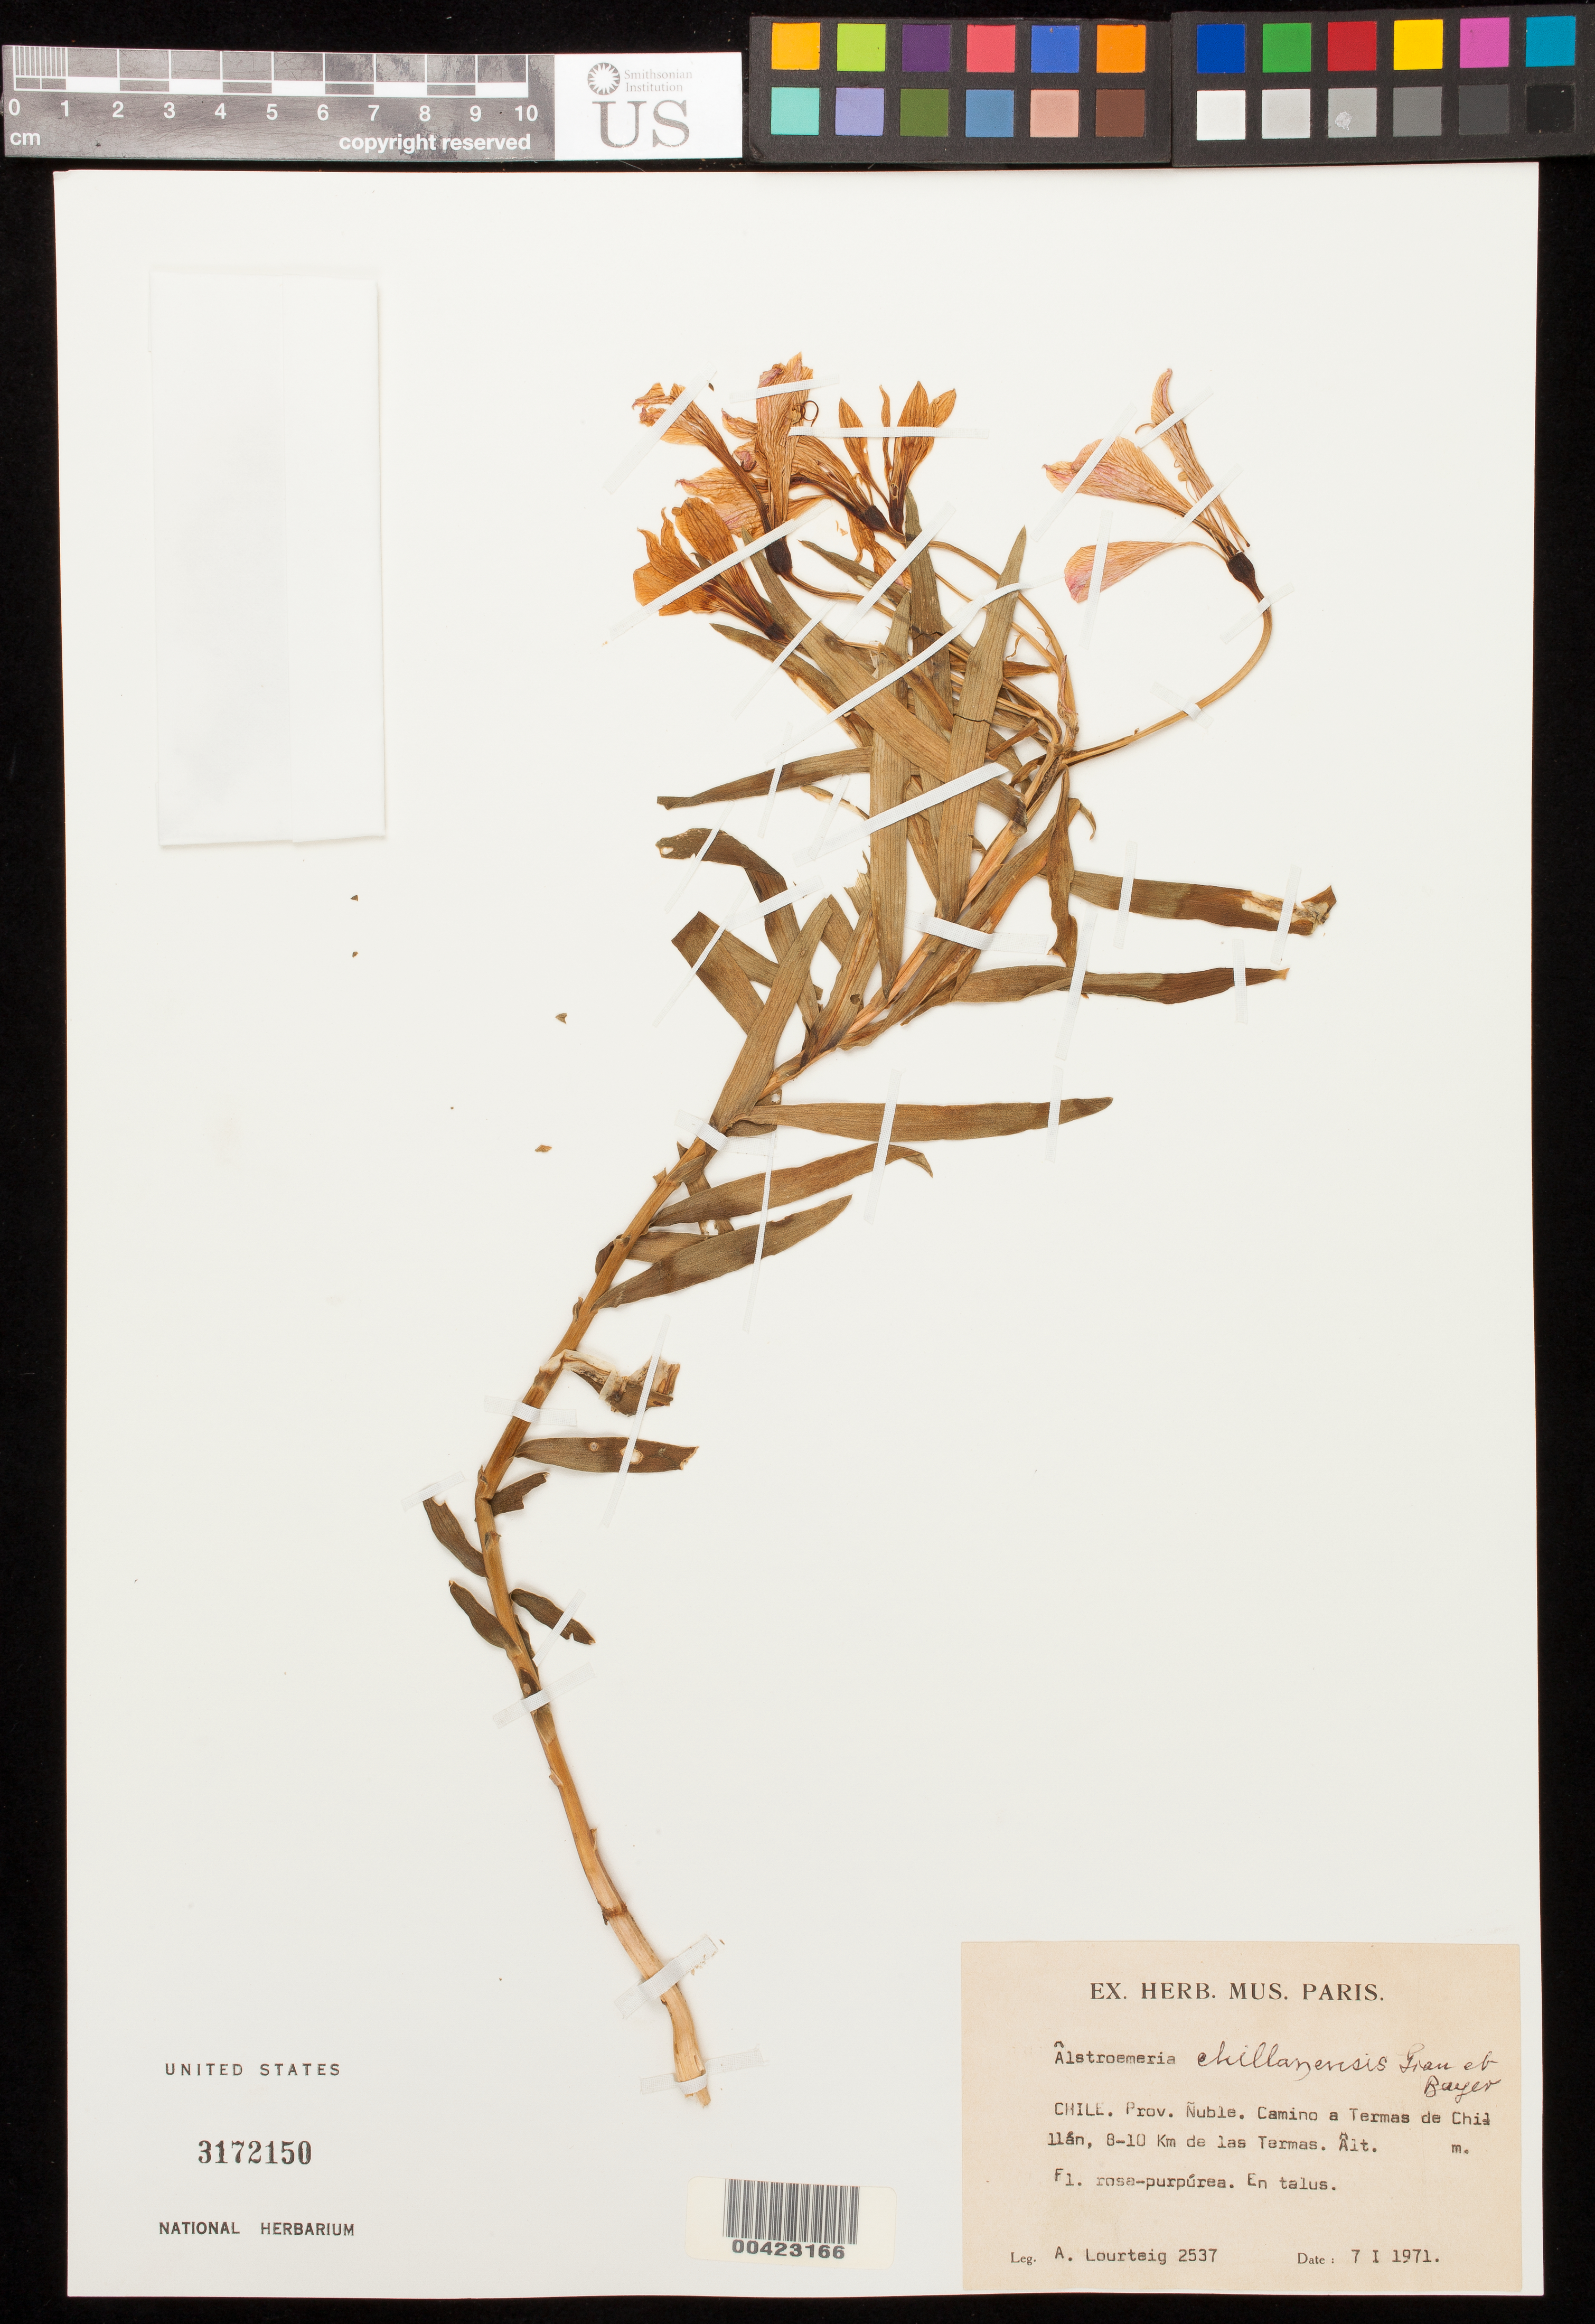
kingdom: Plantae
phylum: Tracheophyta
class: Liliopsida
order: Liliales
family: Alstroemeriaceae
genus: Alstroemeria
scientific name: Alstroemeria chillanensis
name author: Grau & Ehr. Bayer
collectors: A. Lourteig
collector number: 2537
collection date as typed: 07 Jan 1971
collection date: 1971-01-07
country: Chile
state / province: Bio-Bío (VIII)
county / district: Ñuble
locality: Camino a termas de chililan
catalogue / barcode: US 3172150